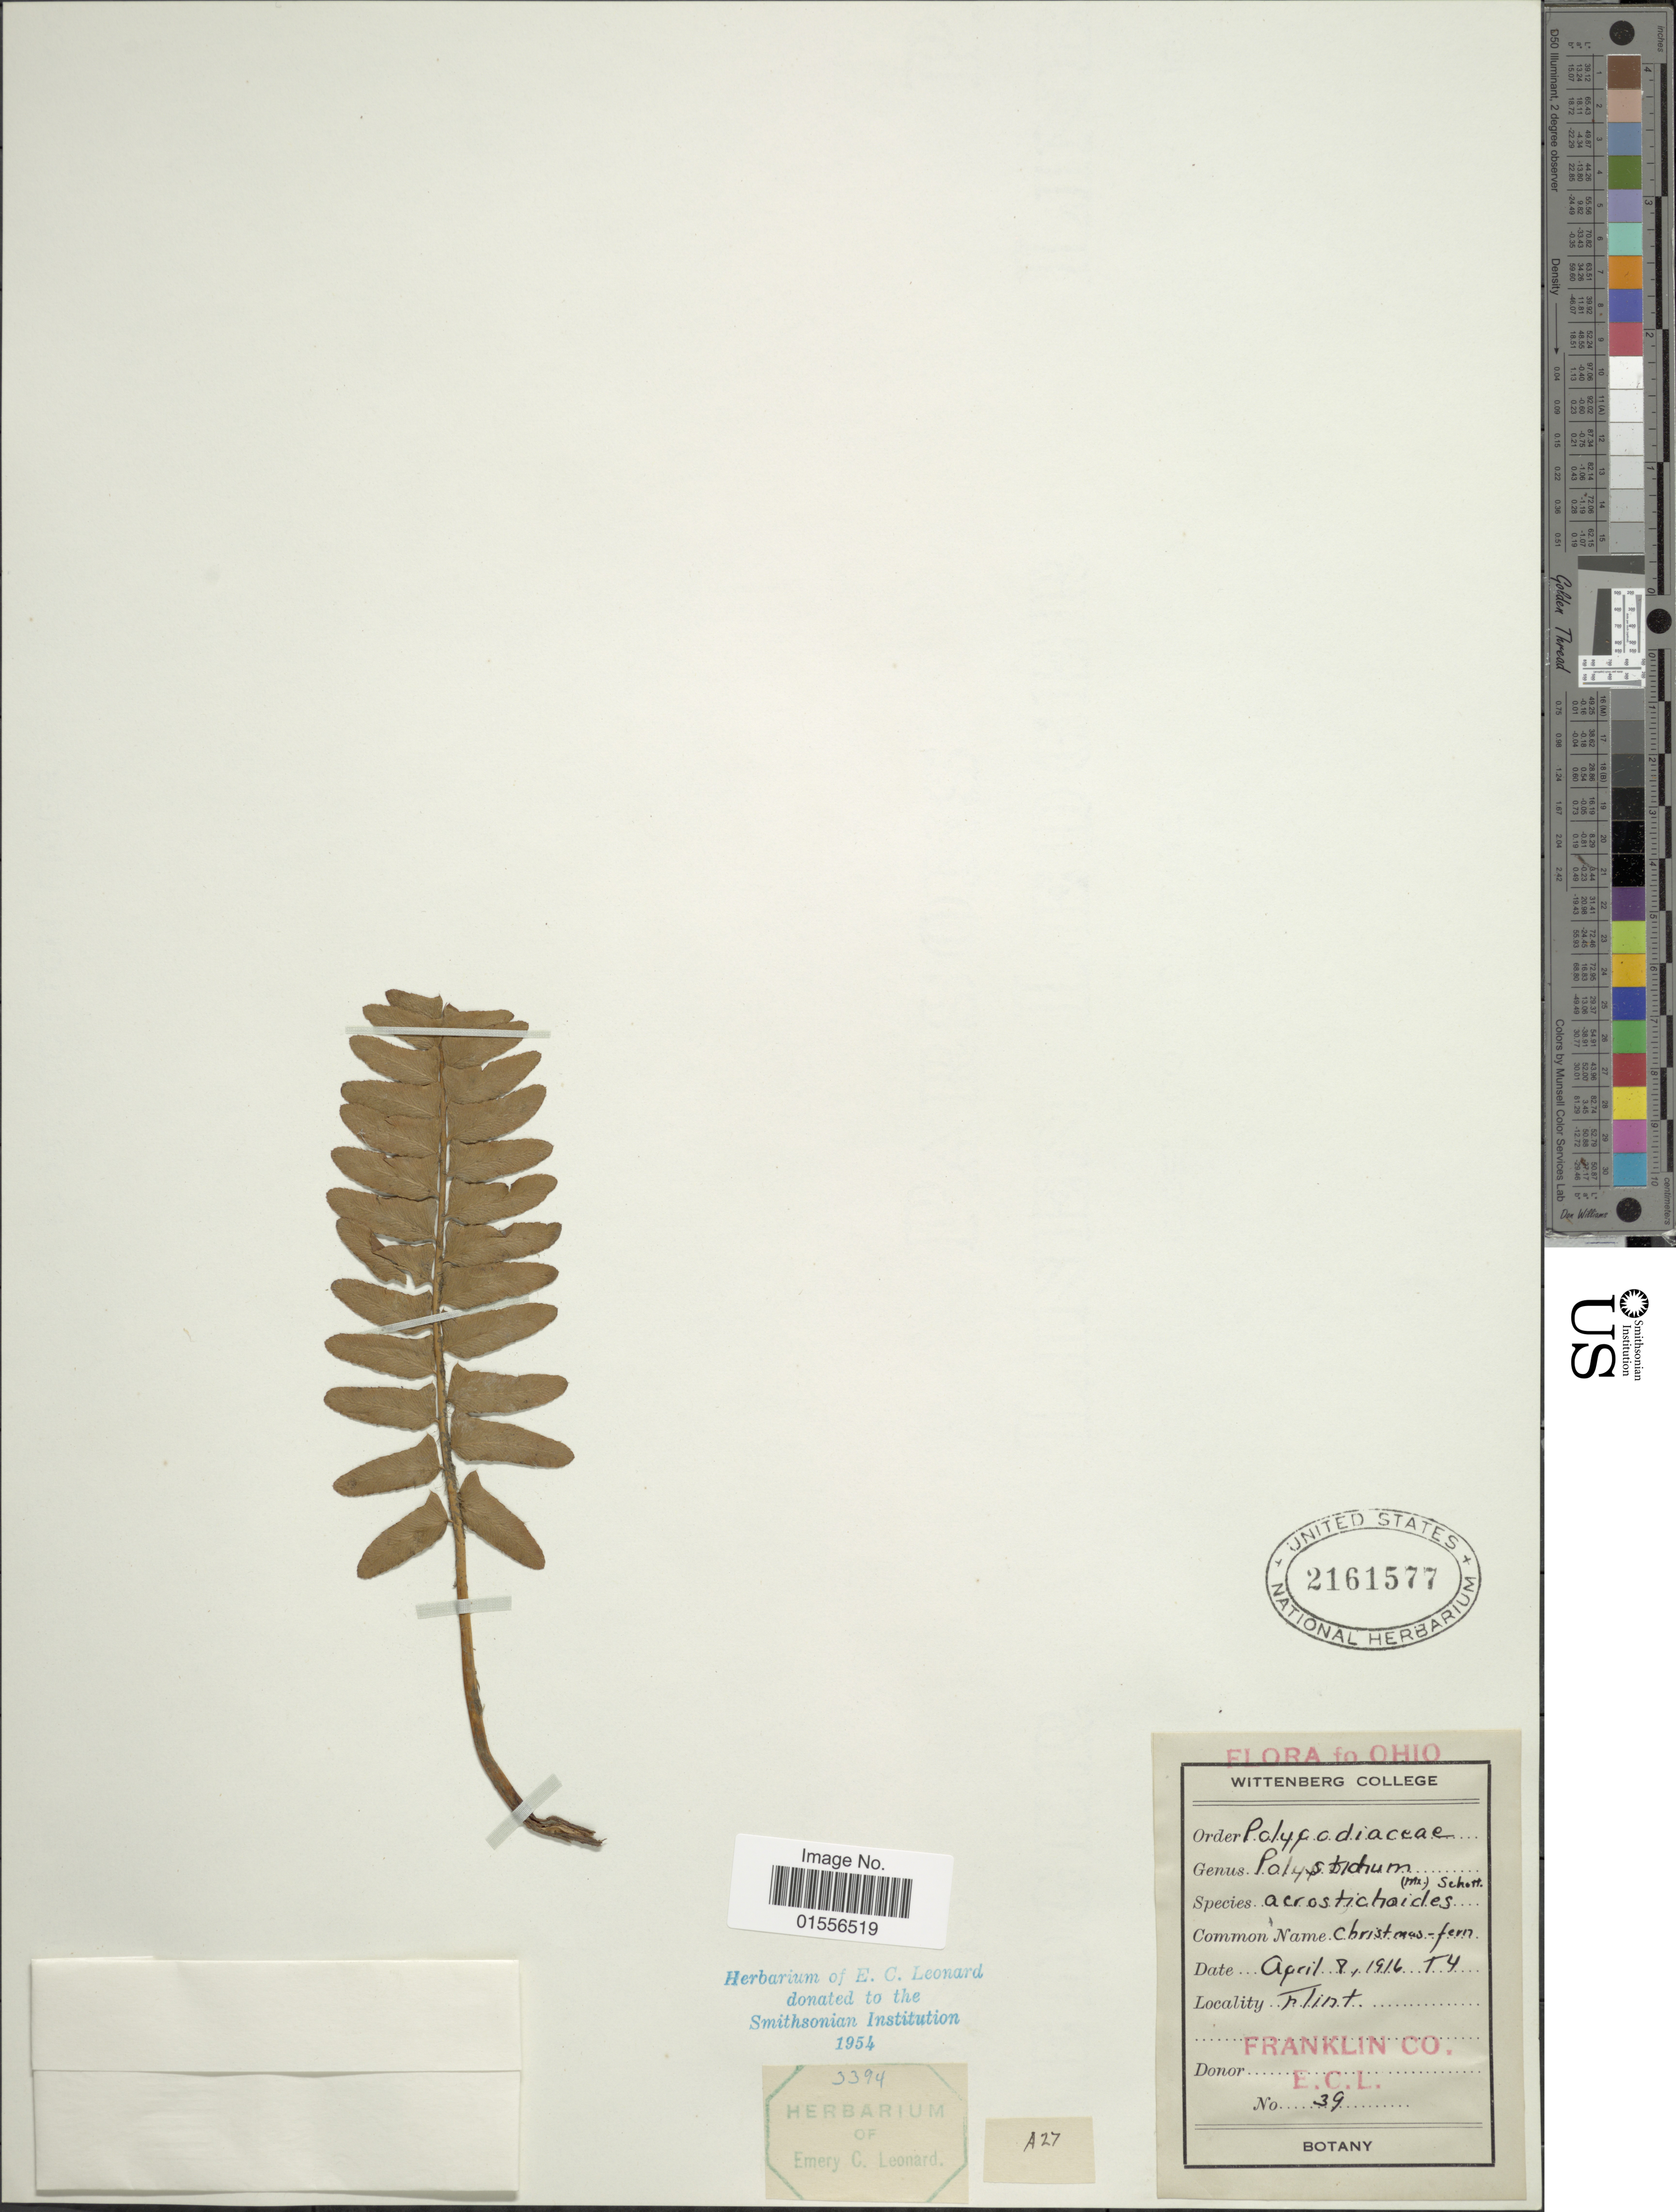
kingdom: Plantae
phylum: Tracheophyta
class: Polypodiopsida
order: Polypodiales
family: Dryopteridaceae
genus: Polystichum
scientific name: Polystichum acrostichoides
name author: (Michx.) Schott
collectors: E. C. Leonard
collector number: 39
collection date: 1916-04-08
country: United States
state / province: Ohio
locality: Flint, Franklin Co.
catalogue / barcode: US 2161577